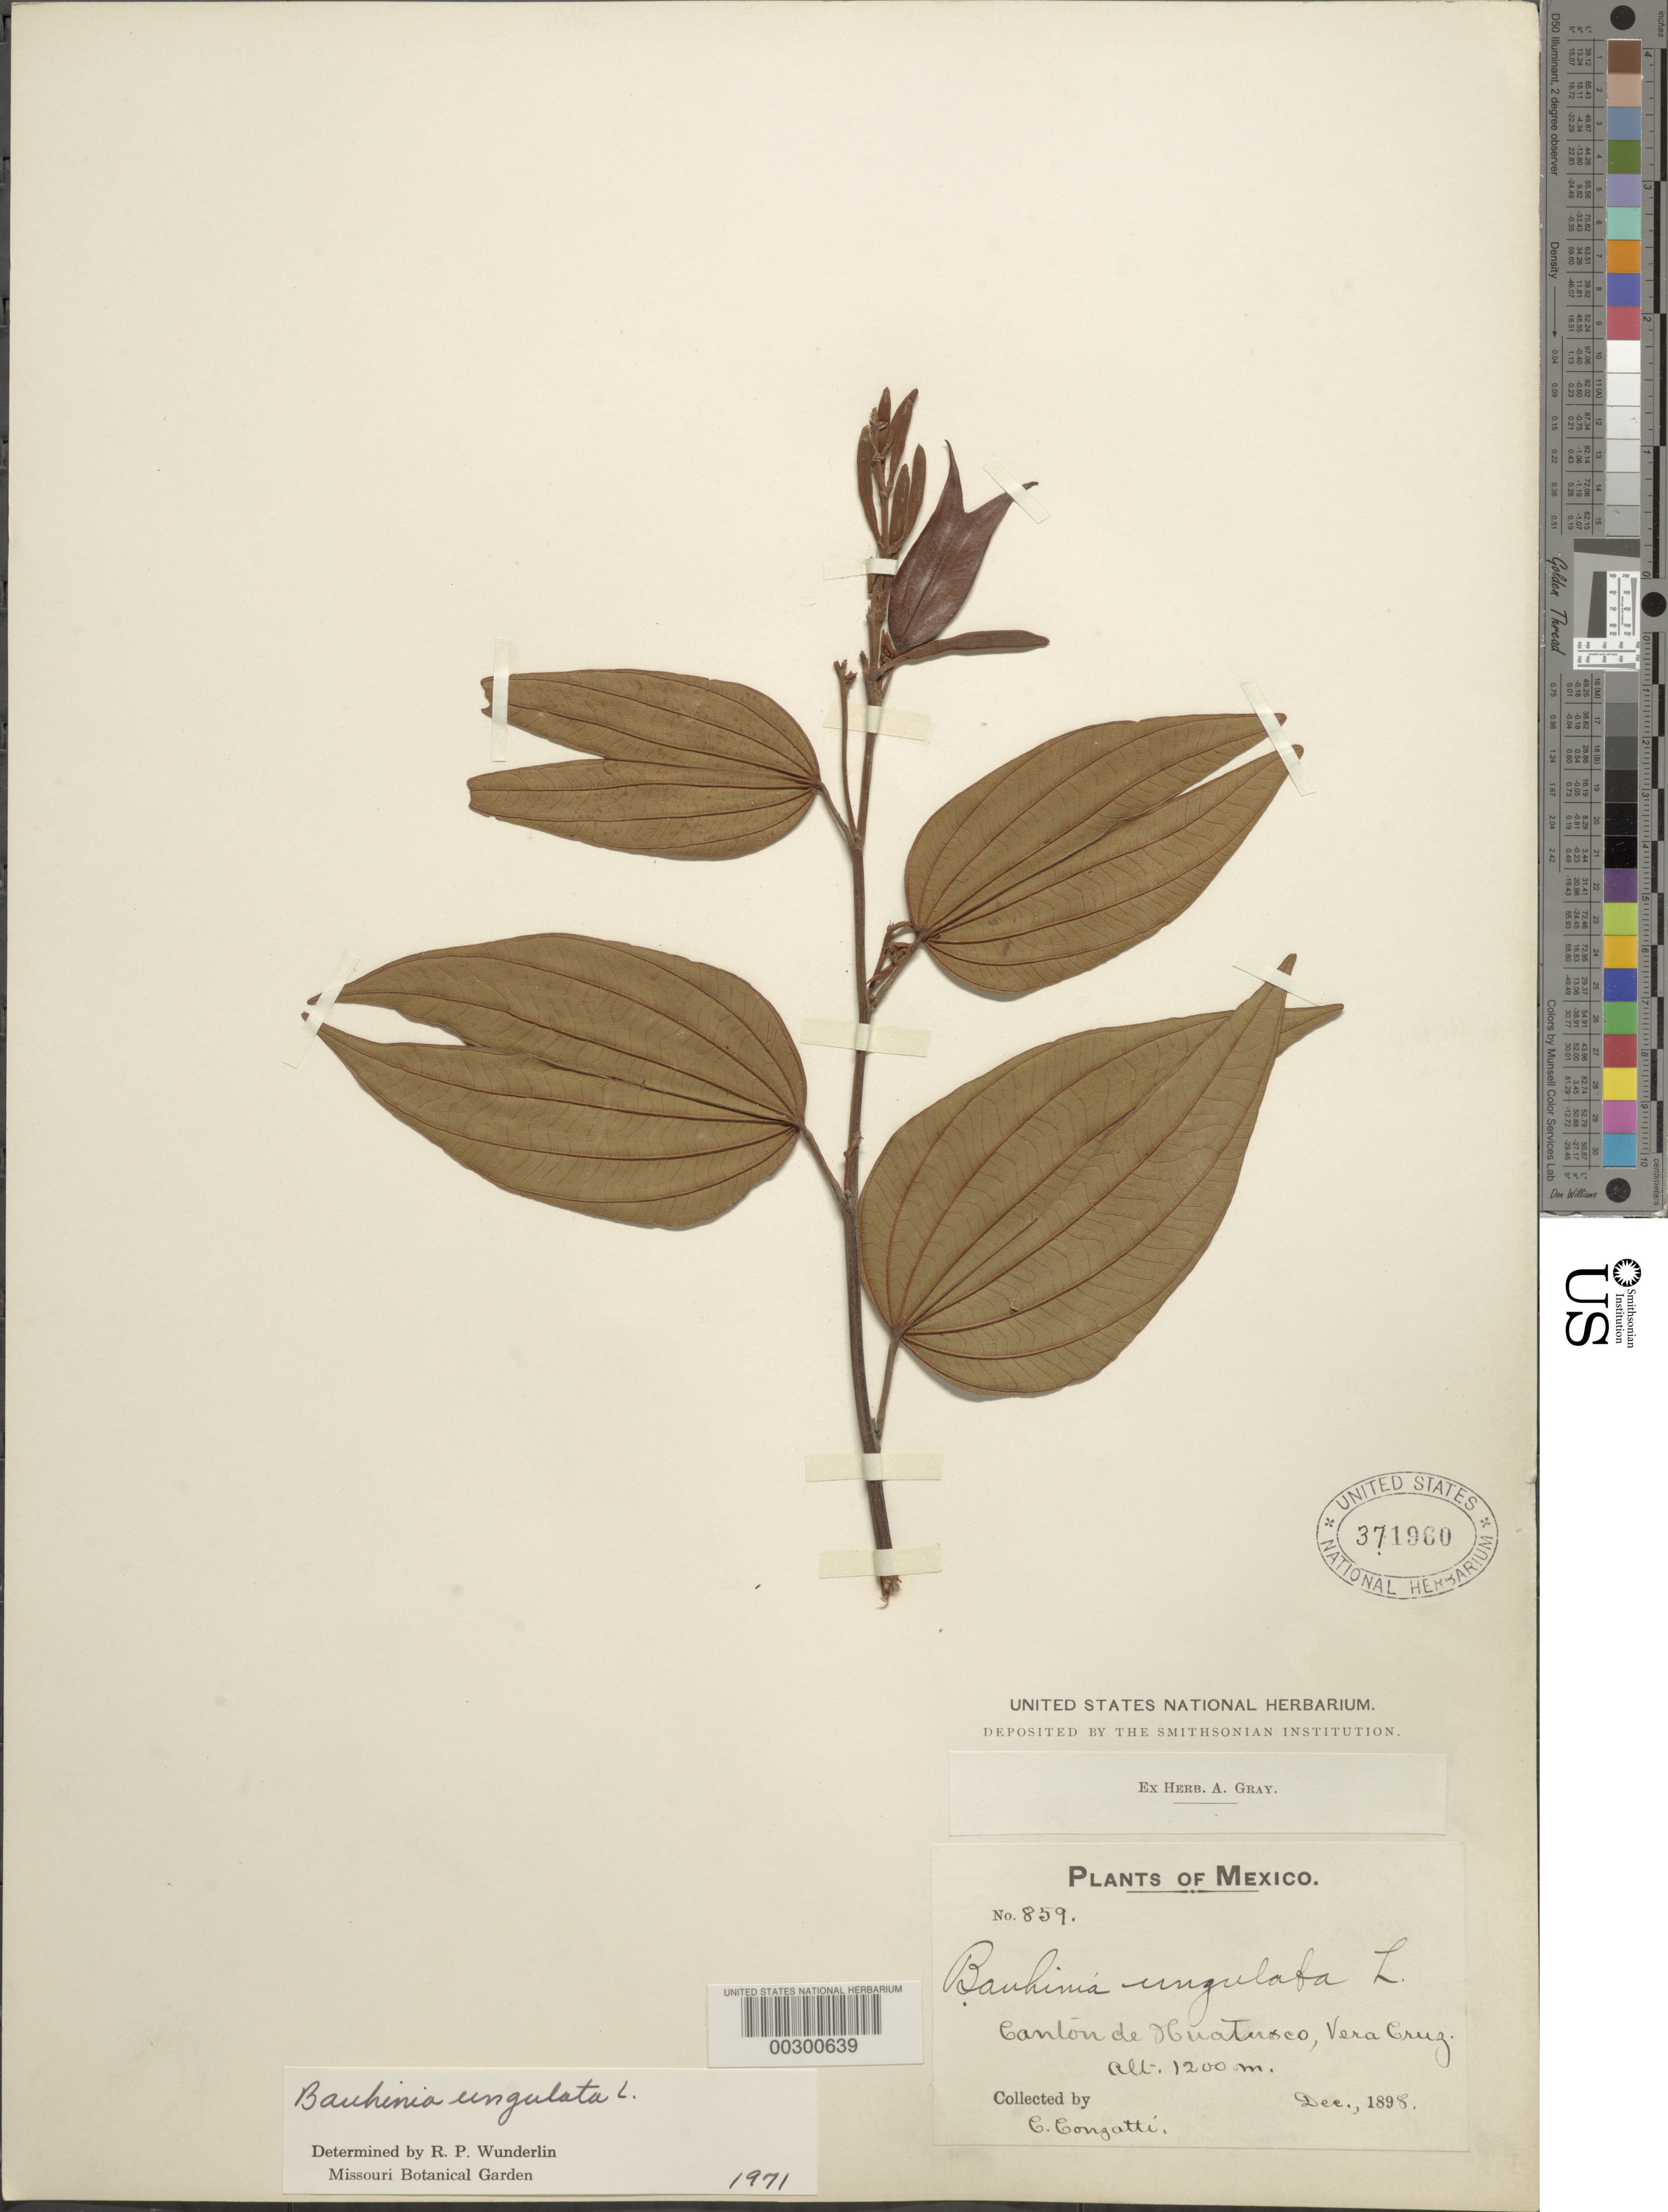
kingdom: Plantae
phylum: Tracheophyta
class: Magnoliopsida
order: Fabales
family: Fabaceae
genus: Bauhinia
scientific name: Bauhinia ungulata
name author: L.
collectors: C. Conzatti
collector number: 859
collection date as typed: Dec 1895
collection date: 1895-12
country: Mexico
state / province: Veracruz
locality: Canton de huatusco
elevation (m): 1200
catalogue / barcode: US 371960